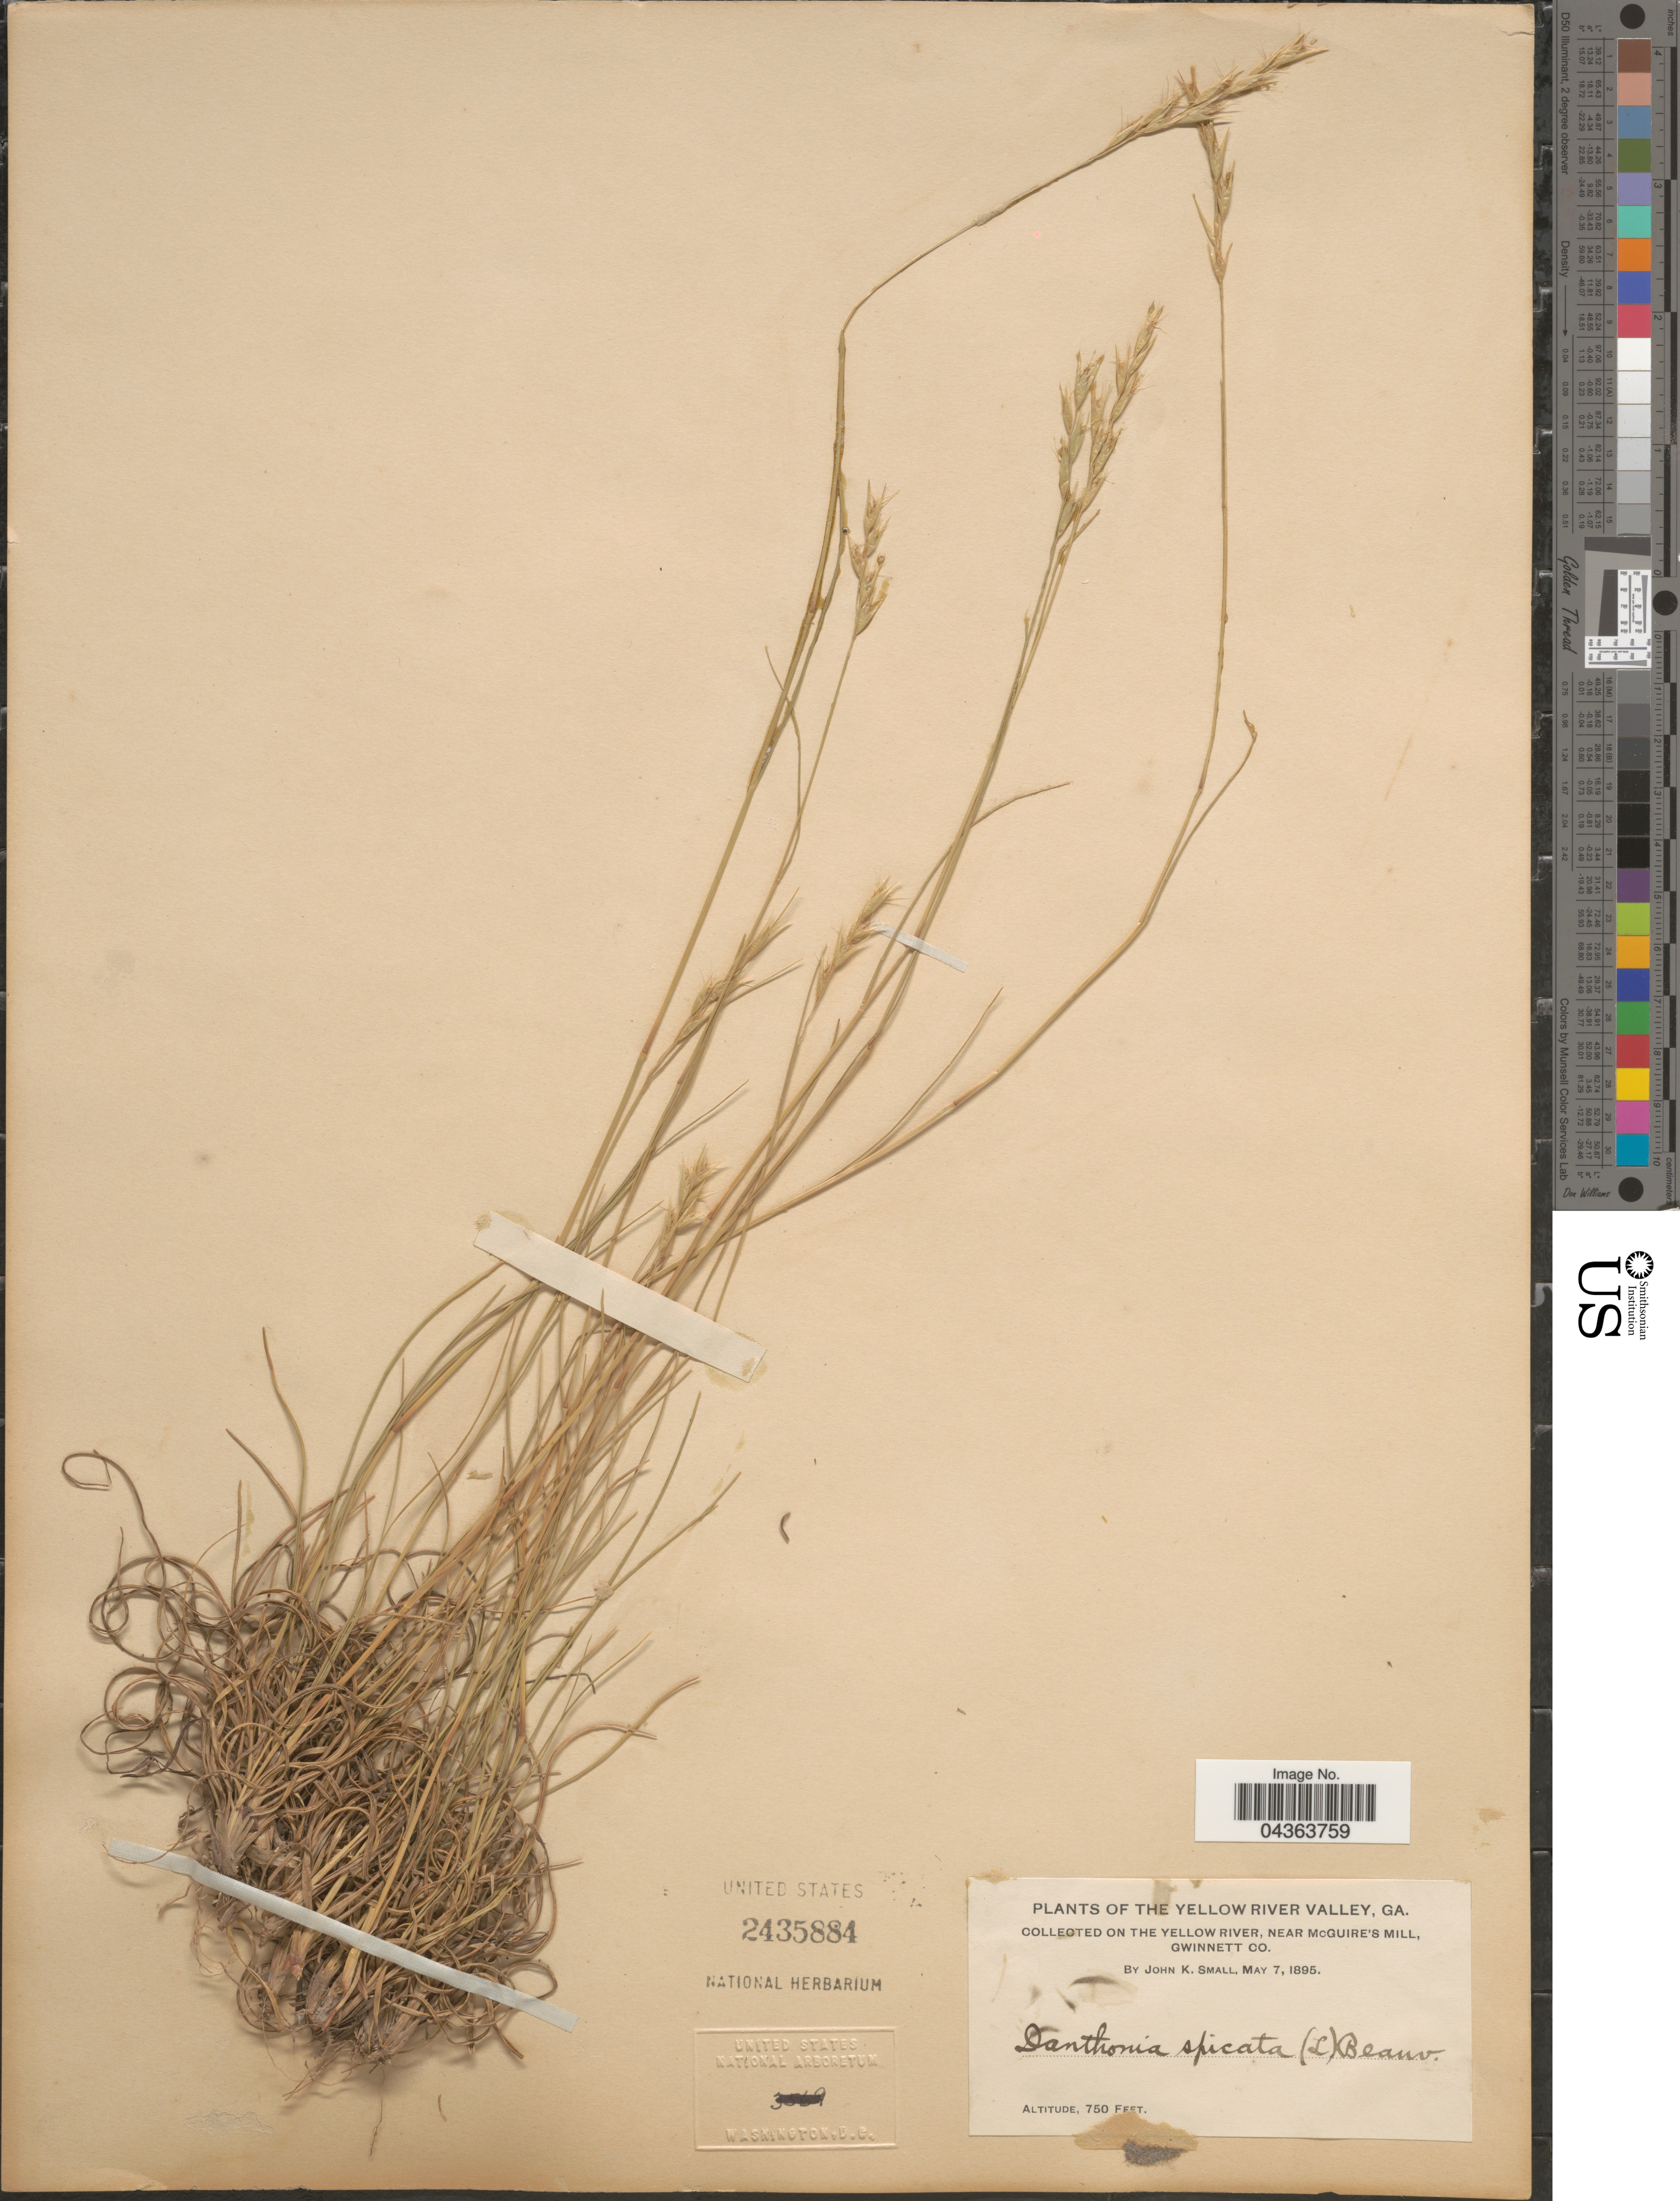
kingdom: Plantae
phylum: Tracheophyta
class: Liliopsida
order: Poales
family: Poaceae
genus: Danthonia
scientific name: Danthonia spicata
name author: (L.) P. Beauv. ex Roem. & Schult.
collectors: J. K. Small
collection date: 1895-05-07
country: United States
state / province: Georgia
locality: The Yellow River Valley. On the Yellow River, near McGuire's Mill, Gwinnett Co.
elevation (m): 229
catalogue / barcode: US 2435884